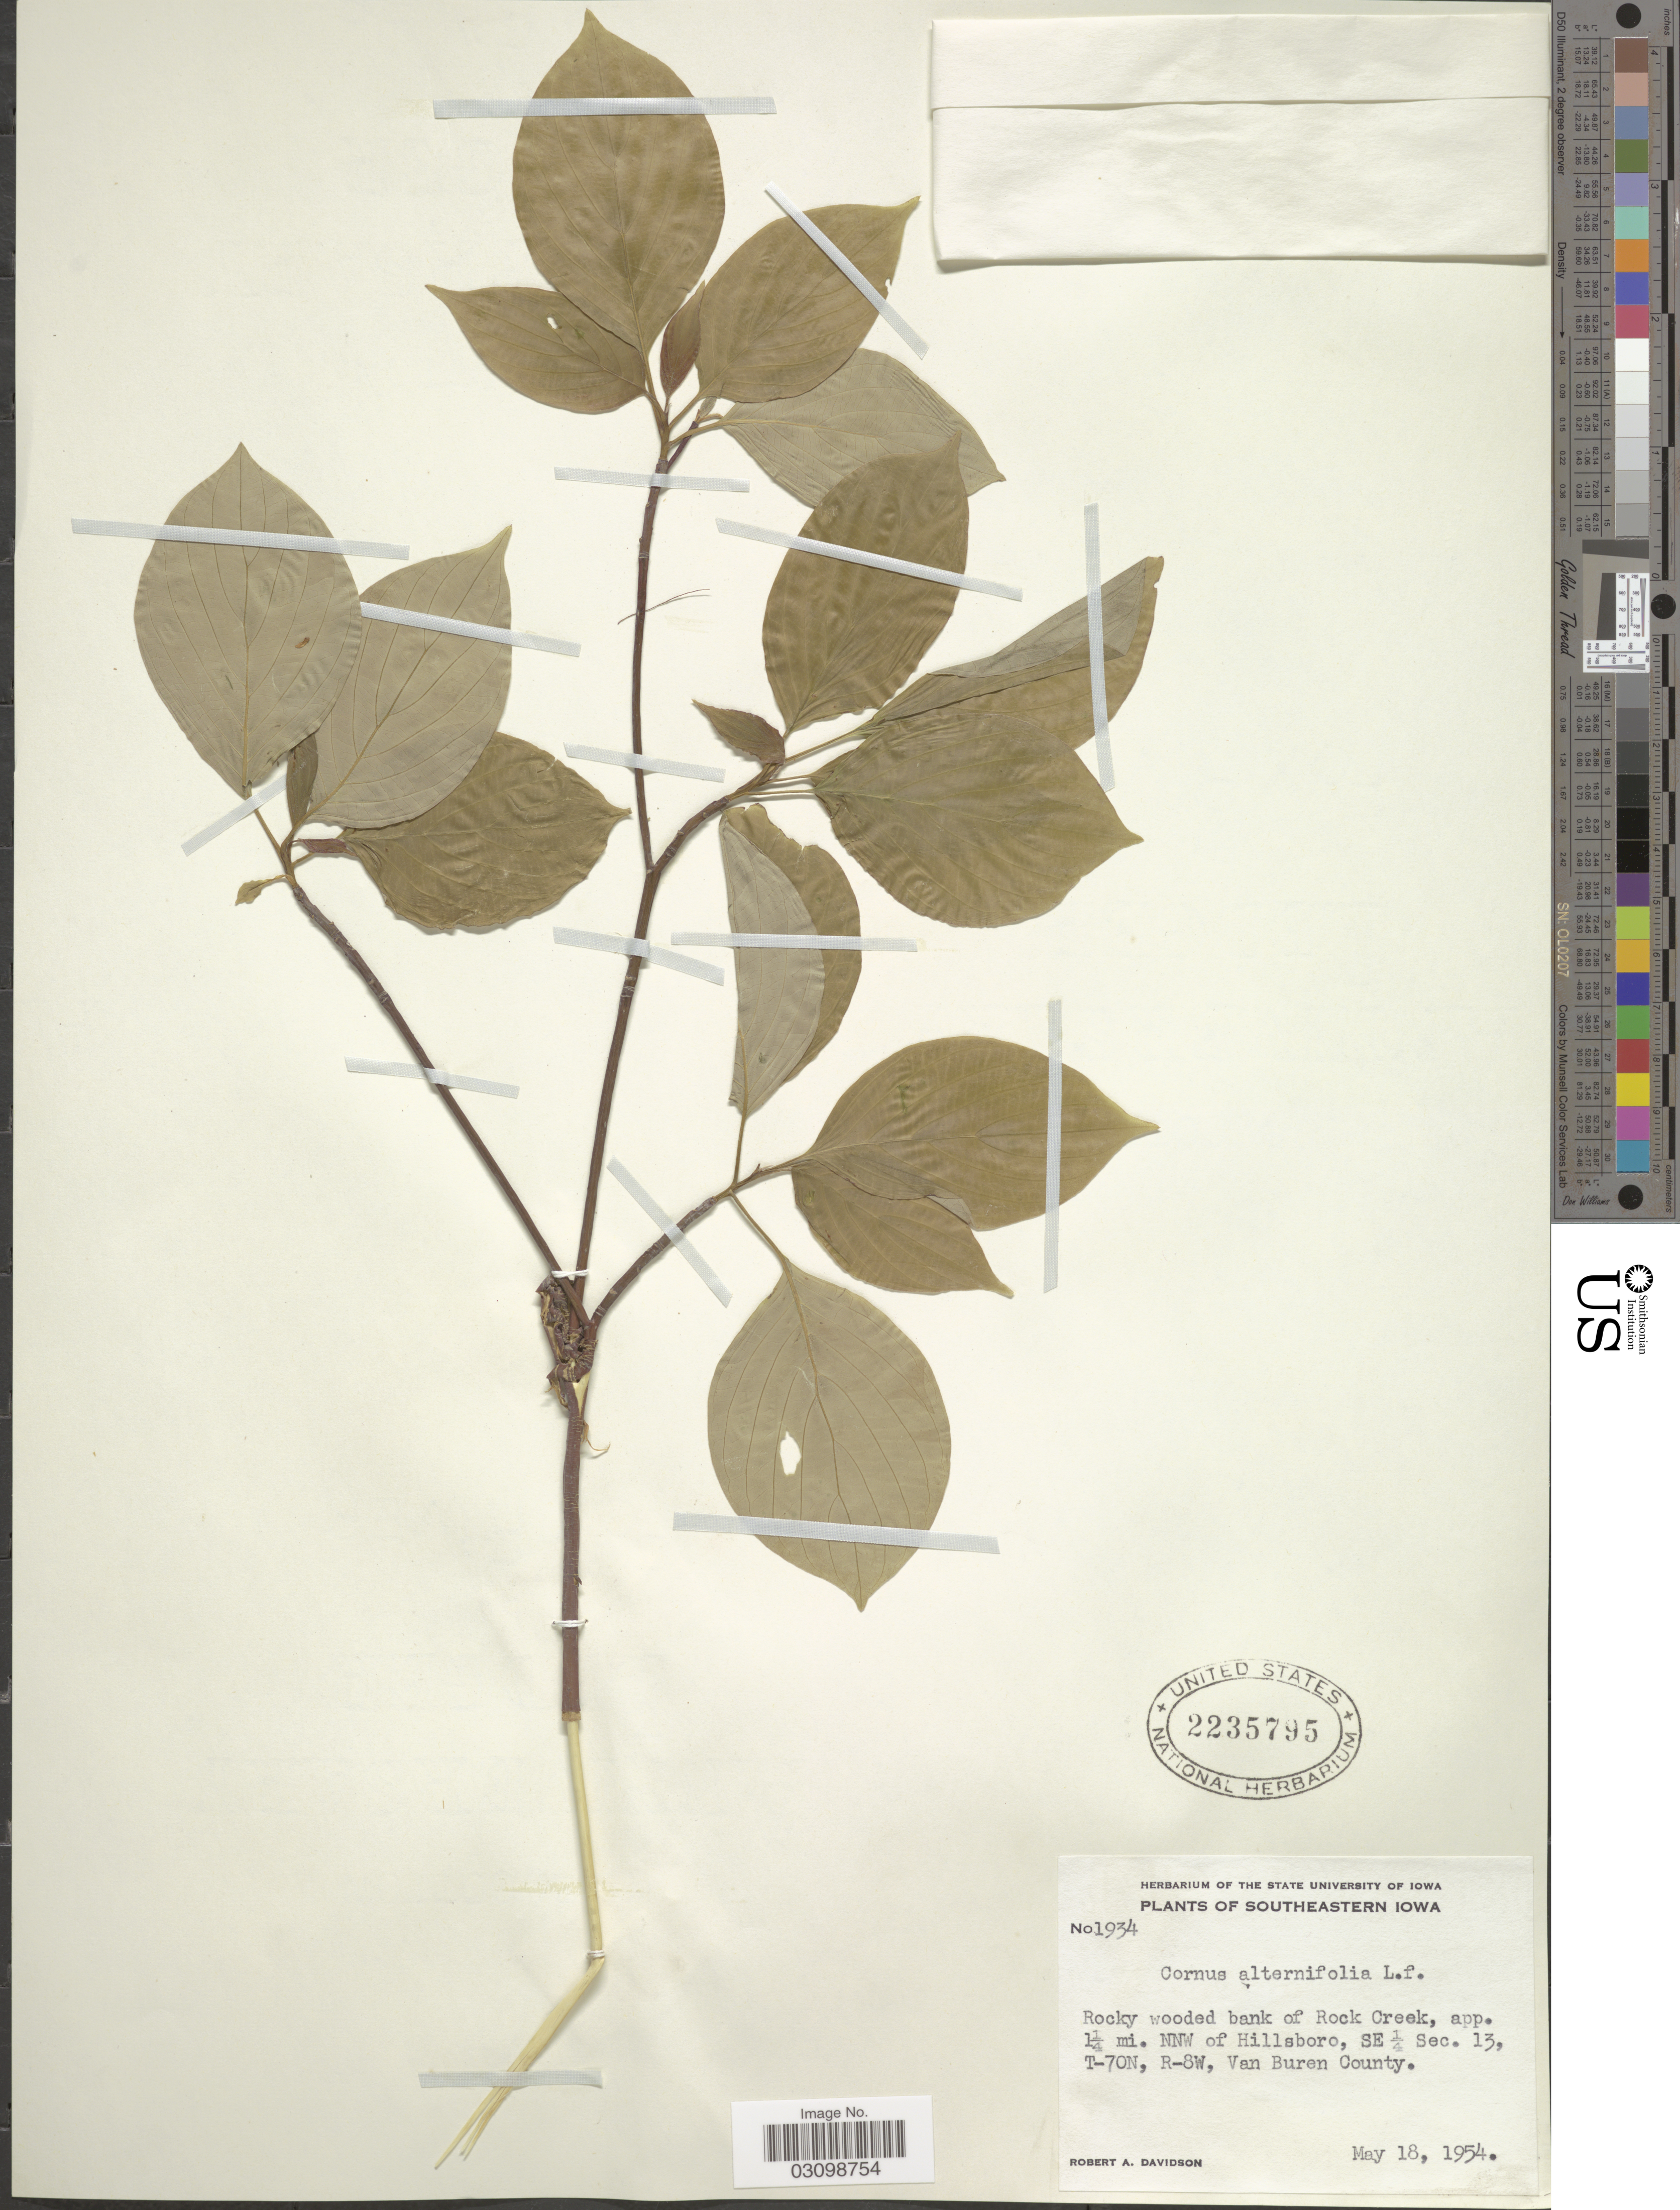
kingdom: Plantae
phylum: Tracheophyta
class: Magnoliopsida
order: Cornales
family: Cornaceae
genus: Cornus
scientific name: Cornus alternifolia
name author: L.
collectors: R. A. Davidson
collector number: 1934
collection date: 1954-05-18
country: United States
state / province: Iowa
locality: Rocky wooded bank of Rock Creek, app. 1¼ mi. NNW of Hillsboro, SE ¼ Sec. 13, T-70N, R-8W, van Buren County. Southeastern Iowa.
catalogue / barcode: US 2235795